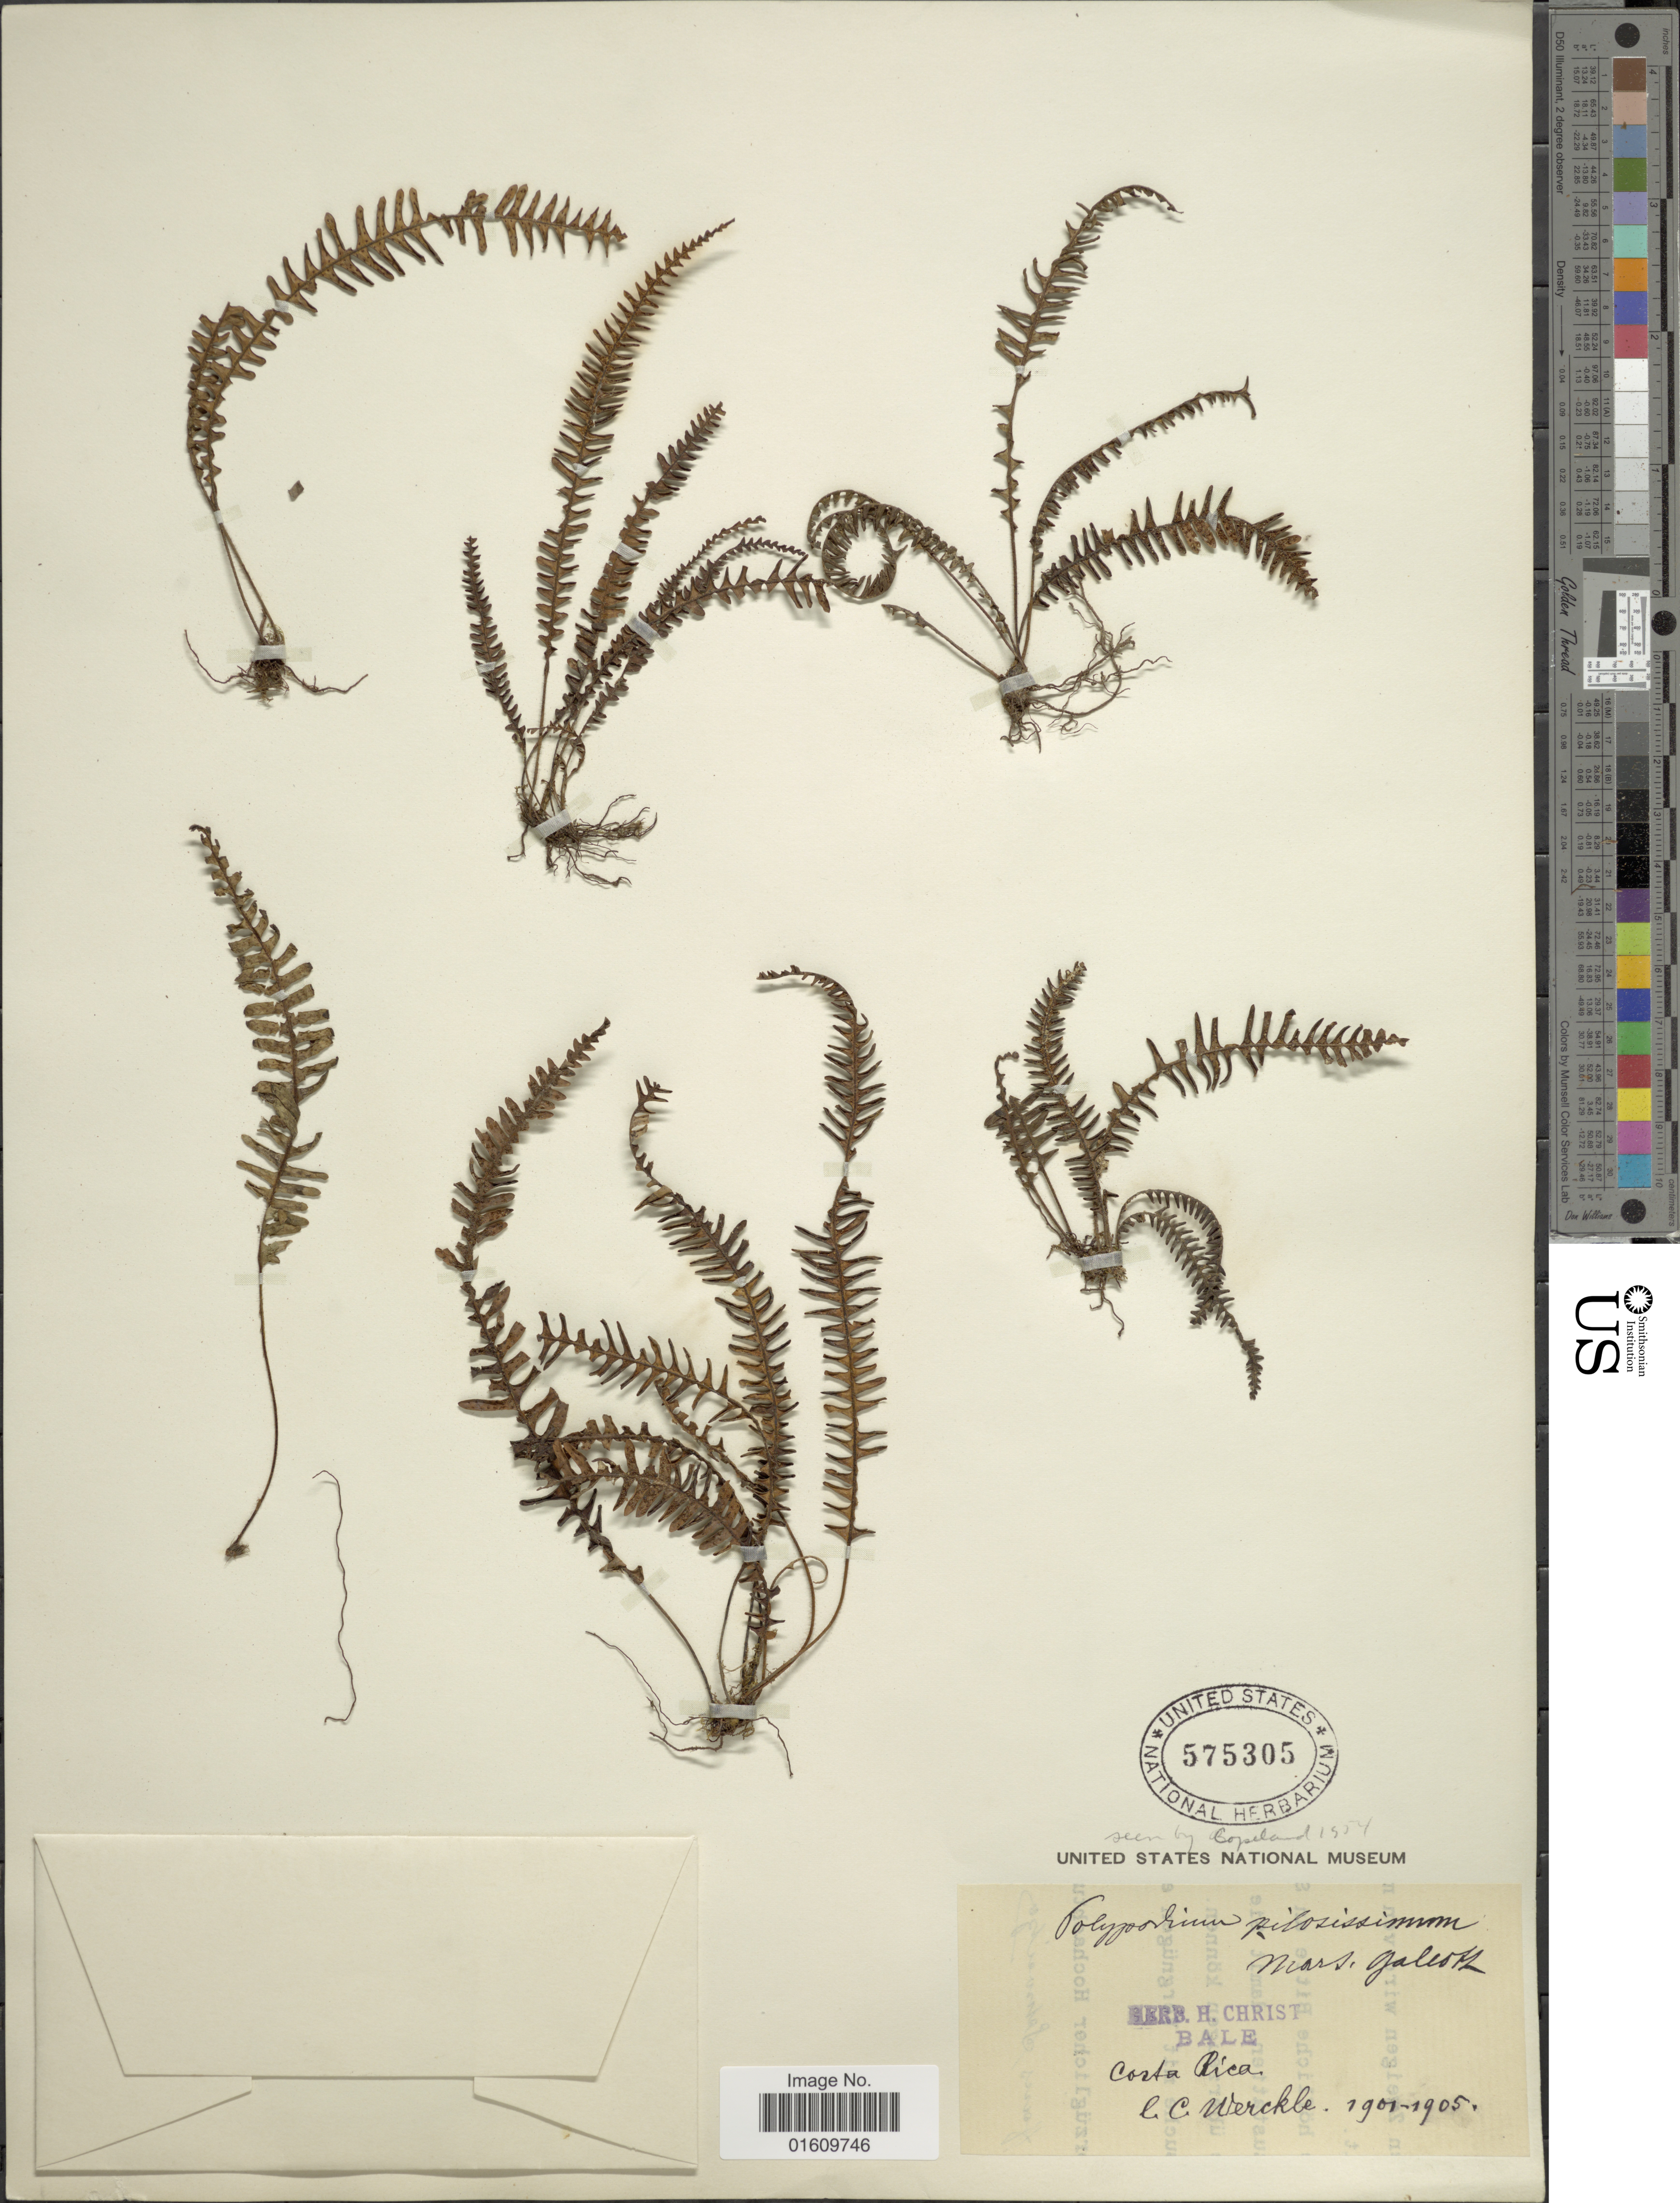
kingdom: Plantae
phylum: Tracheophyta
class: Polypodiopsida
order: Polypodiales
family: Polypodiaceae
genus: Melpomene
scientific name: Melpomene xiphopteroides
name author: (Liebm.) A.R. Sm. & R.C. Moran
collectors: C. C Wercklé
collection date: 1901/1905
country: Costa Rica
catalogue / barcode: US 575305